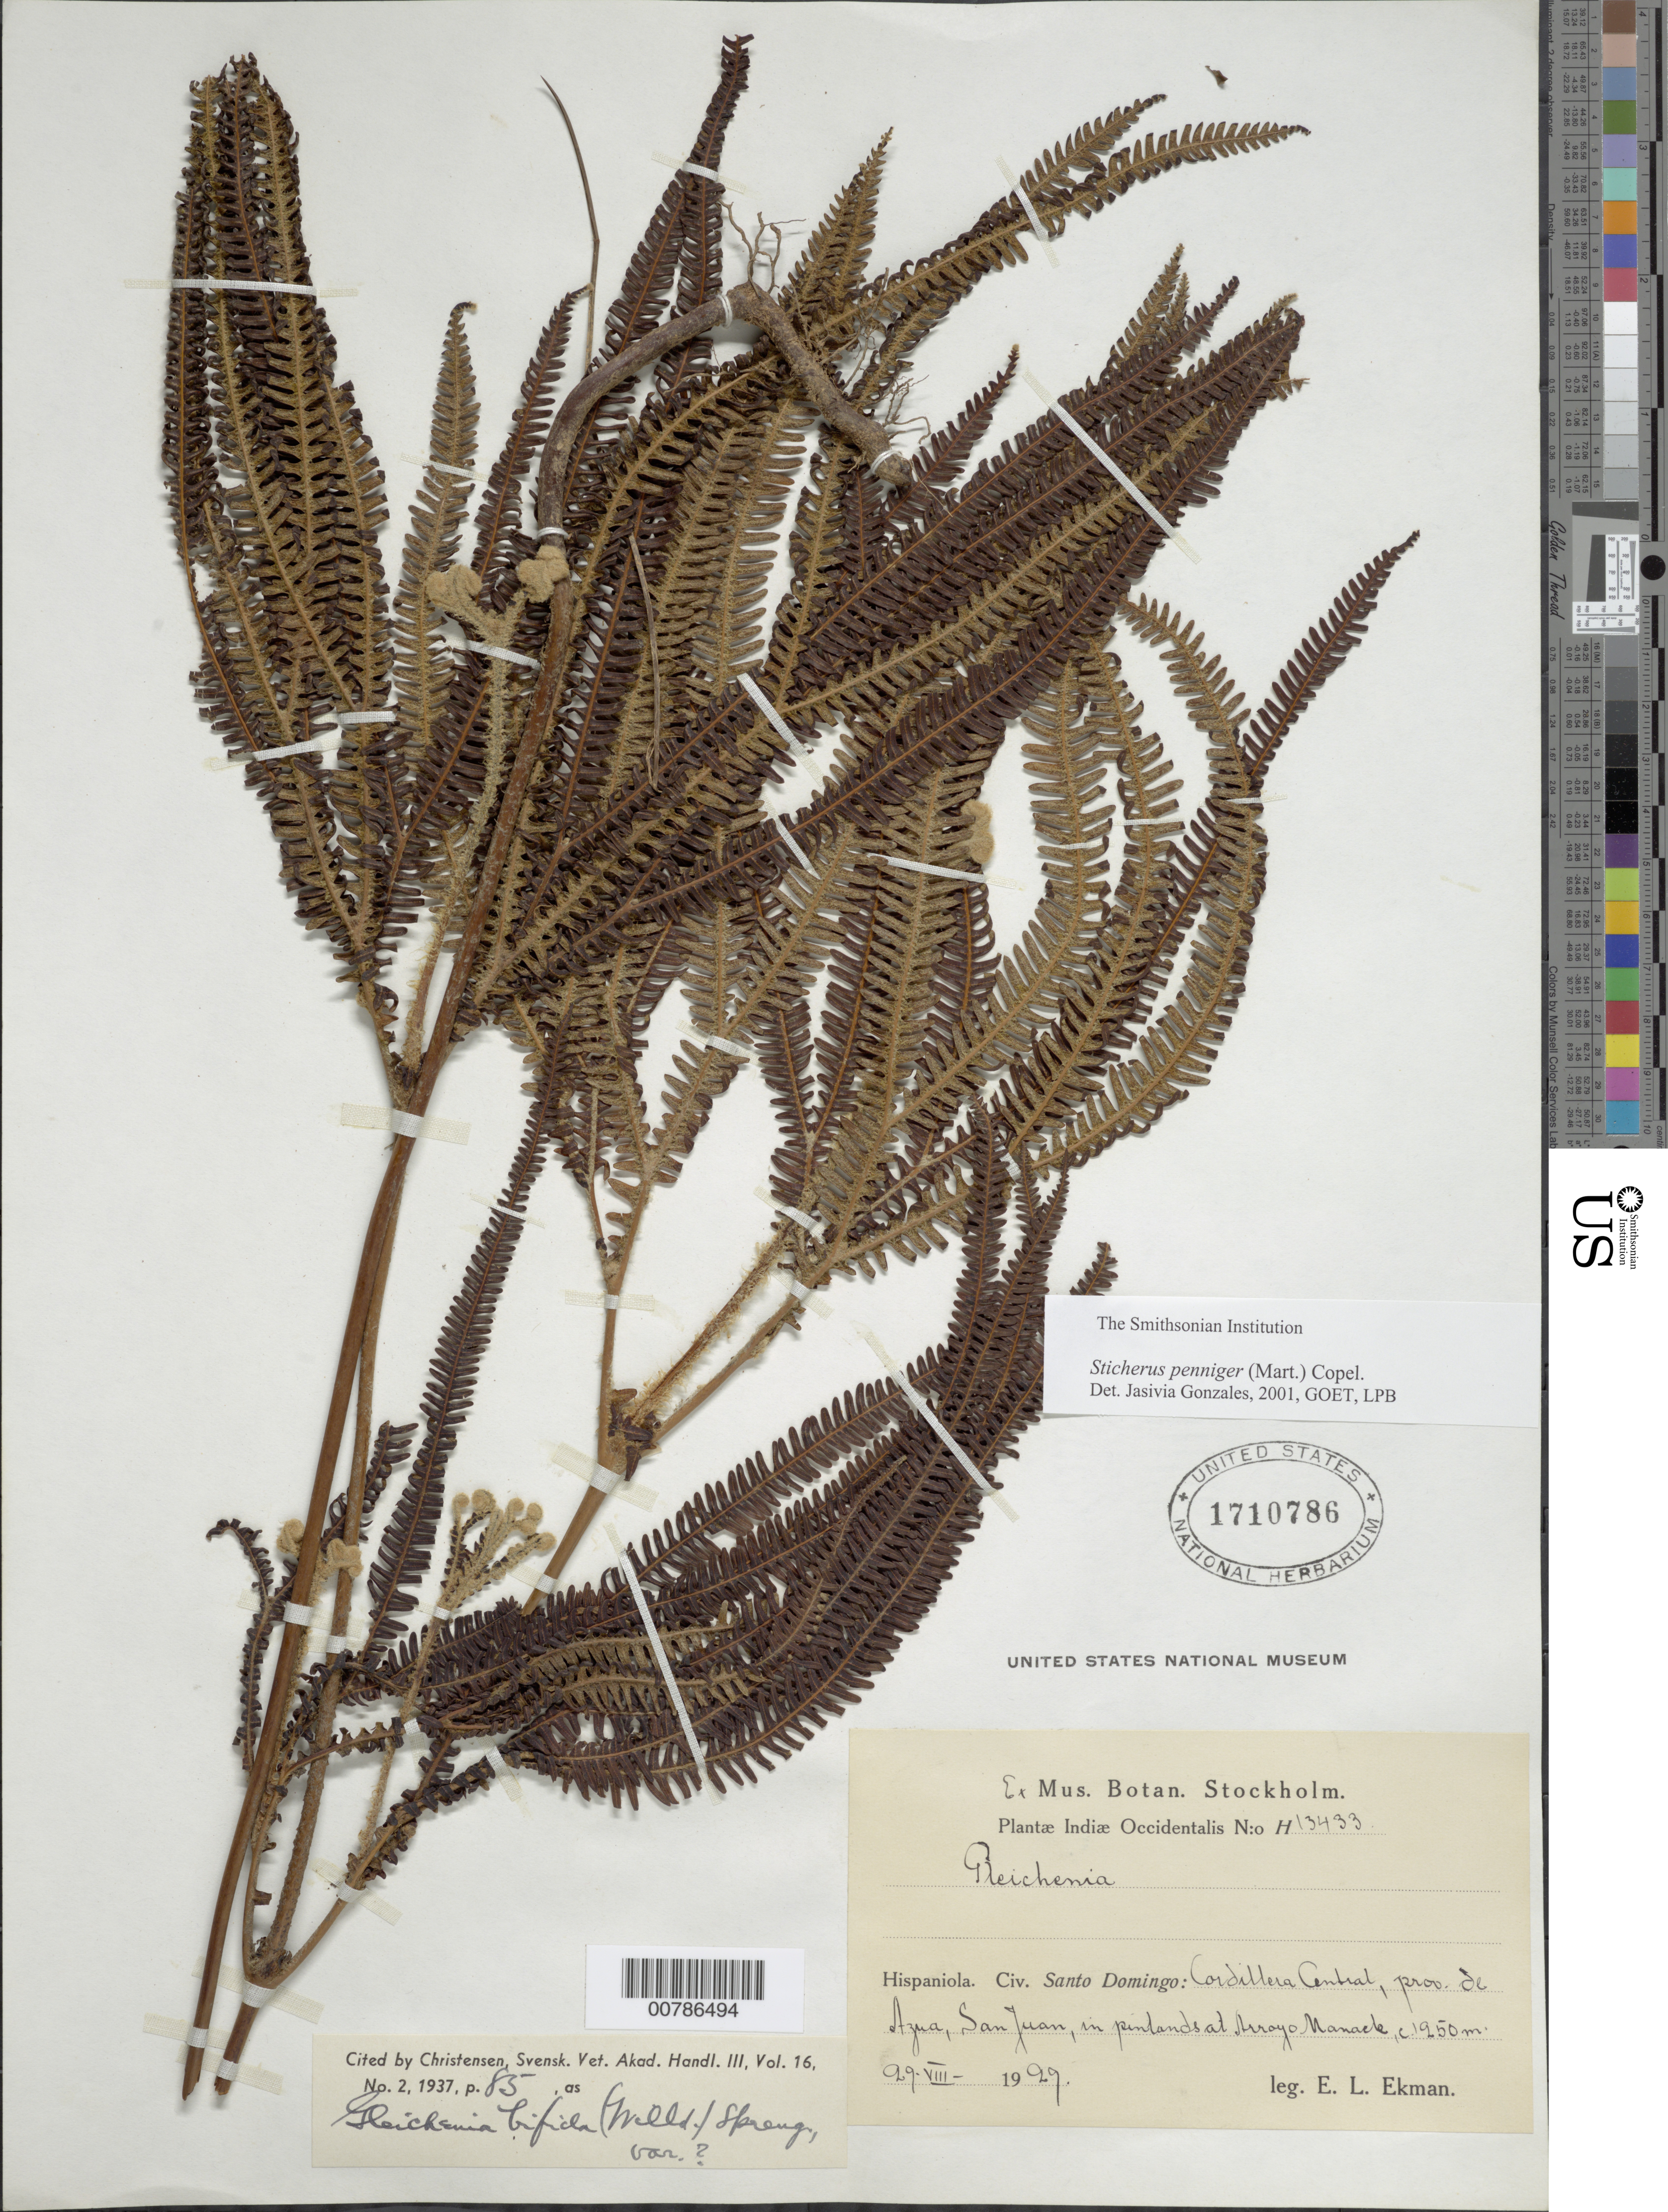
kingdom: Plantae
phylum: Tracheophyta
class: Polypodiopsida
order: Gleicheniales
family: Gleicheniaceae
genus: Sticherus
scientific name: Sticherus pruinosus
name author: (Mart.) Ching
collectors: E. L. Ekman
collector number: H 13433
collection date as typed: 29 Aug 1929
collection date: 1929-08-29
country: Dominican Republic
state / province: Azua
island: Hispaniola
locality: San Juan, Arroyo Manacle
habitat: In pinelands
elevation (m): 1250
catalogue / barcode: US 1710786